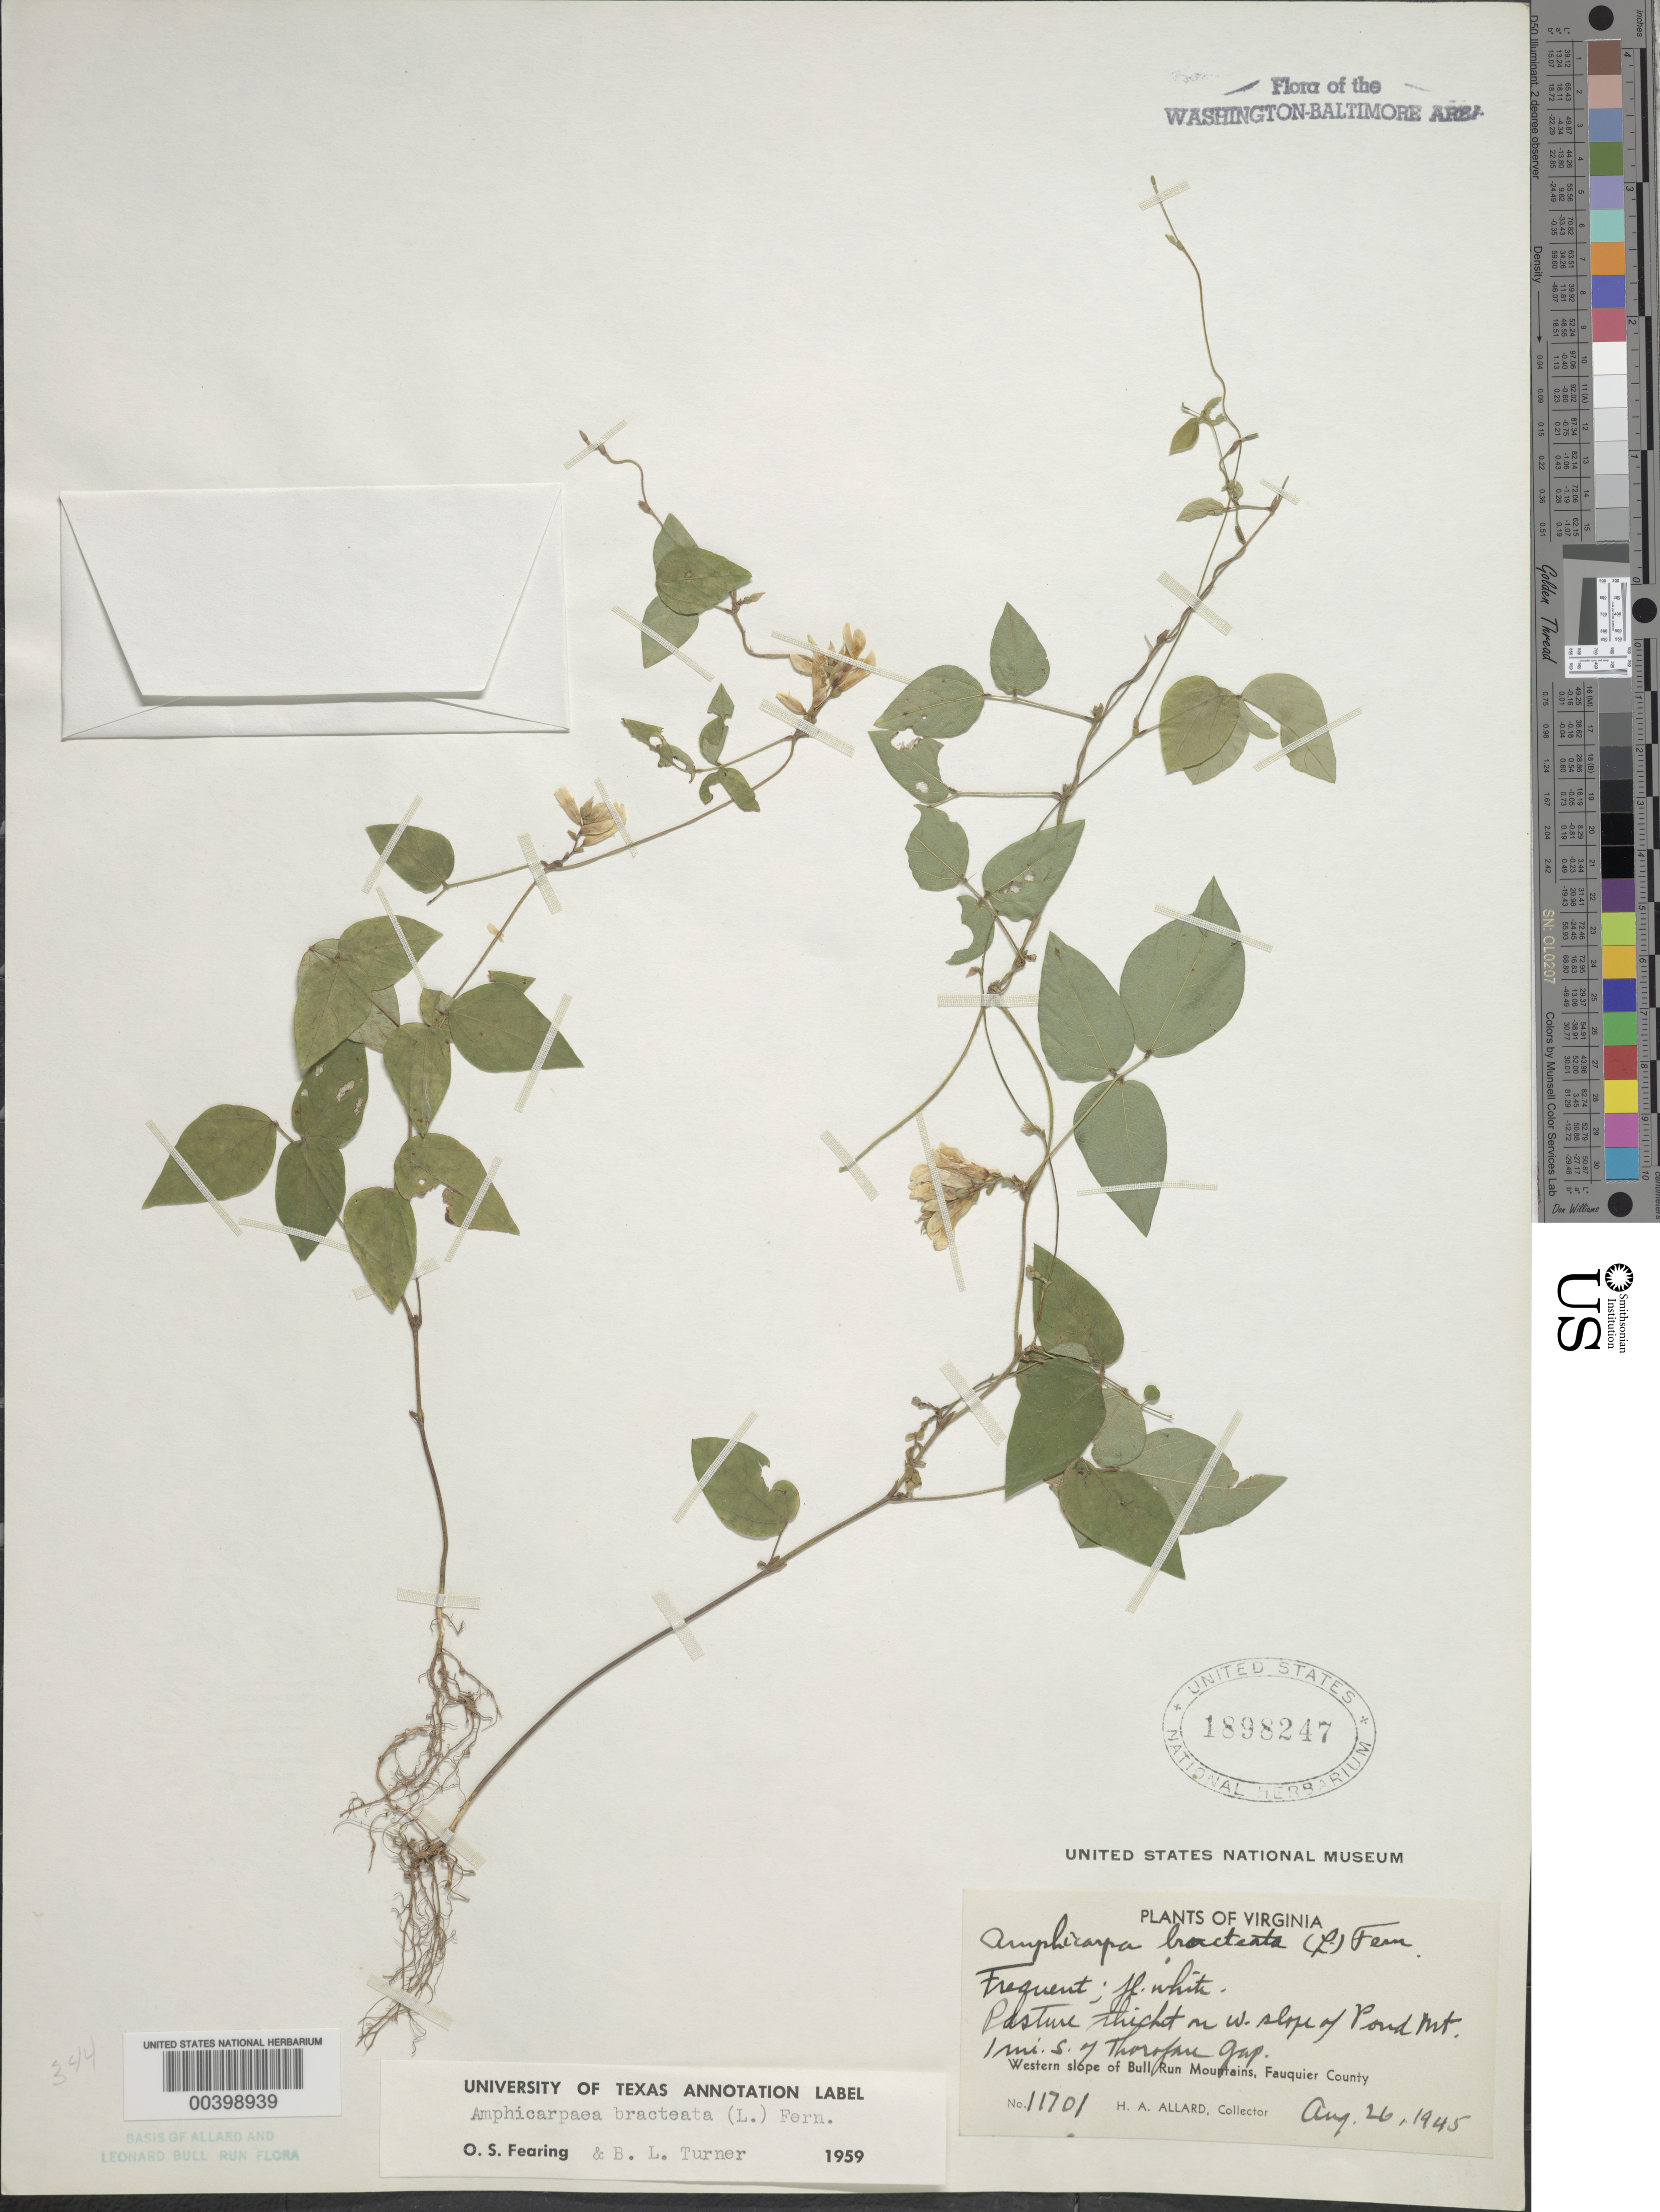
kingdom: Plantae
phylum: Tracheophyta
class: Magnoliopsida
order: Fabales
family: Fabaceae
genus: Amphicarpaea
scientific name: Amphicarpaea bracteata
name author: (L.) Fernald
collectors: H. A. Allard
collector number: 11701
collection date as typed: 26 Aug 1945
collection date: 1945-08-26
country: United States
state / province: Virginia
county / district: Fauquier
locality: South of Thorofare Gap, Pond Mt.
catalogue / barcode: US 1898247